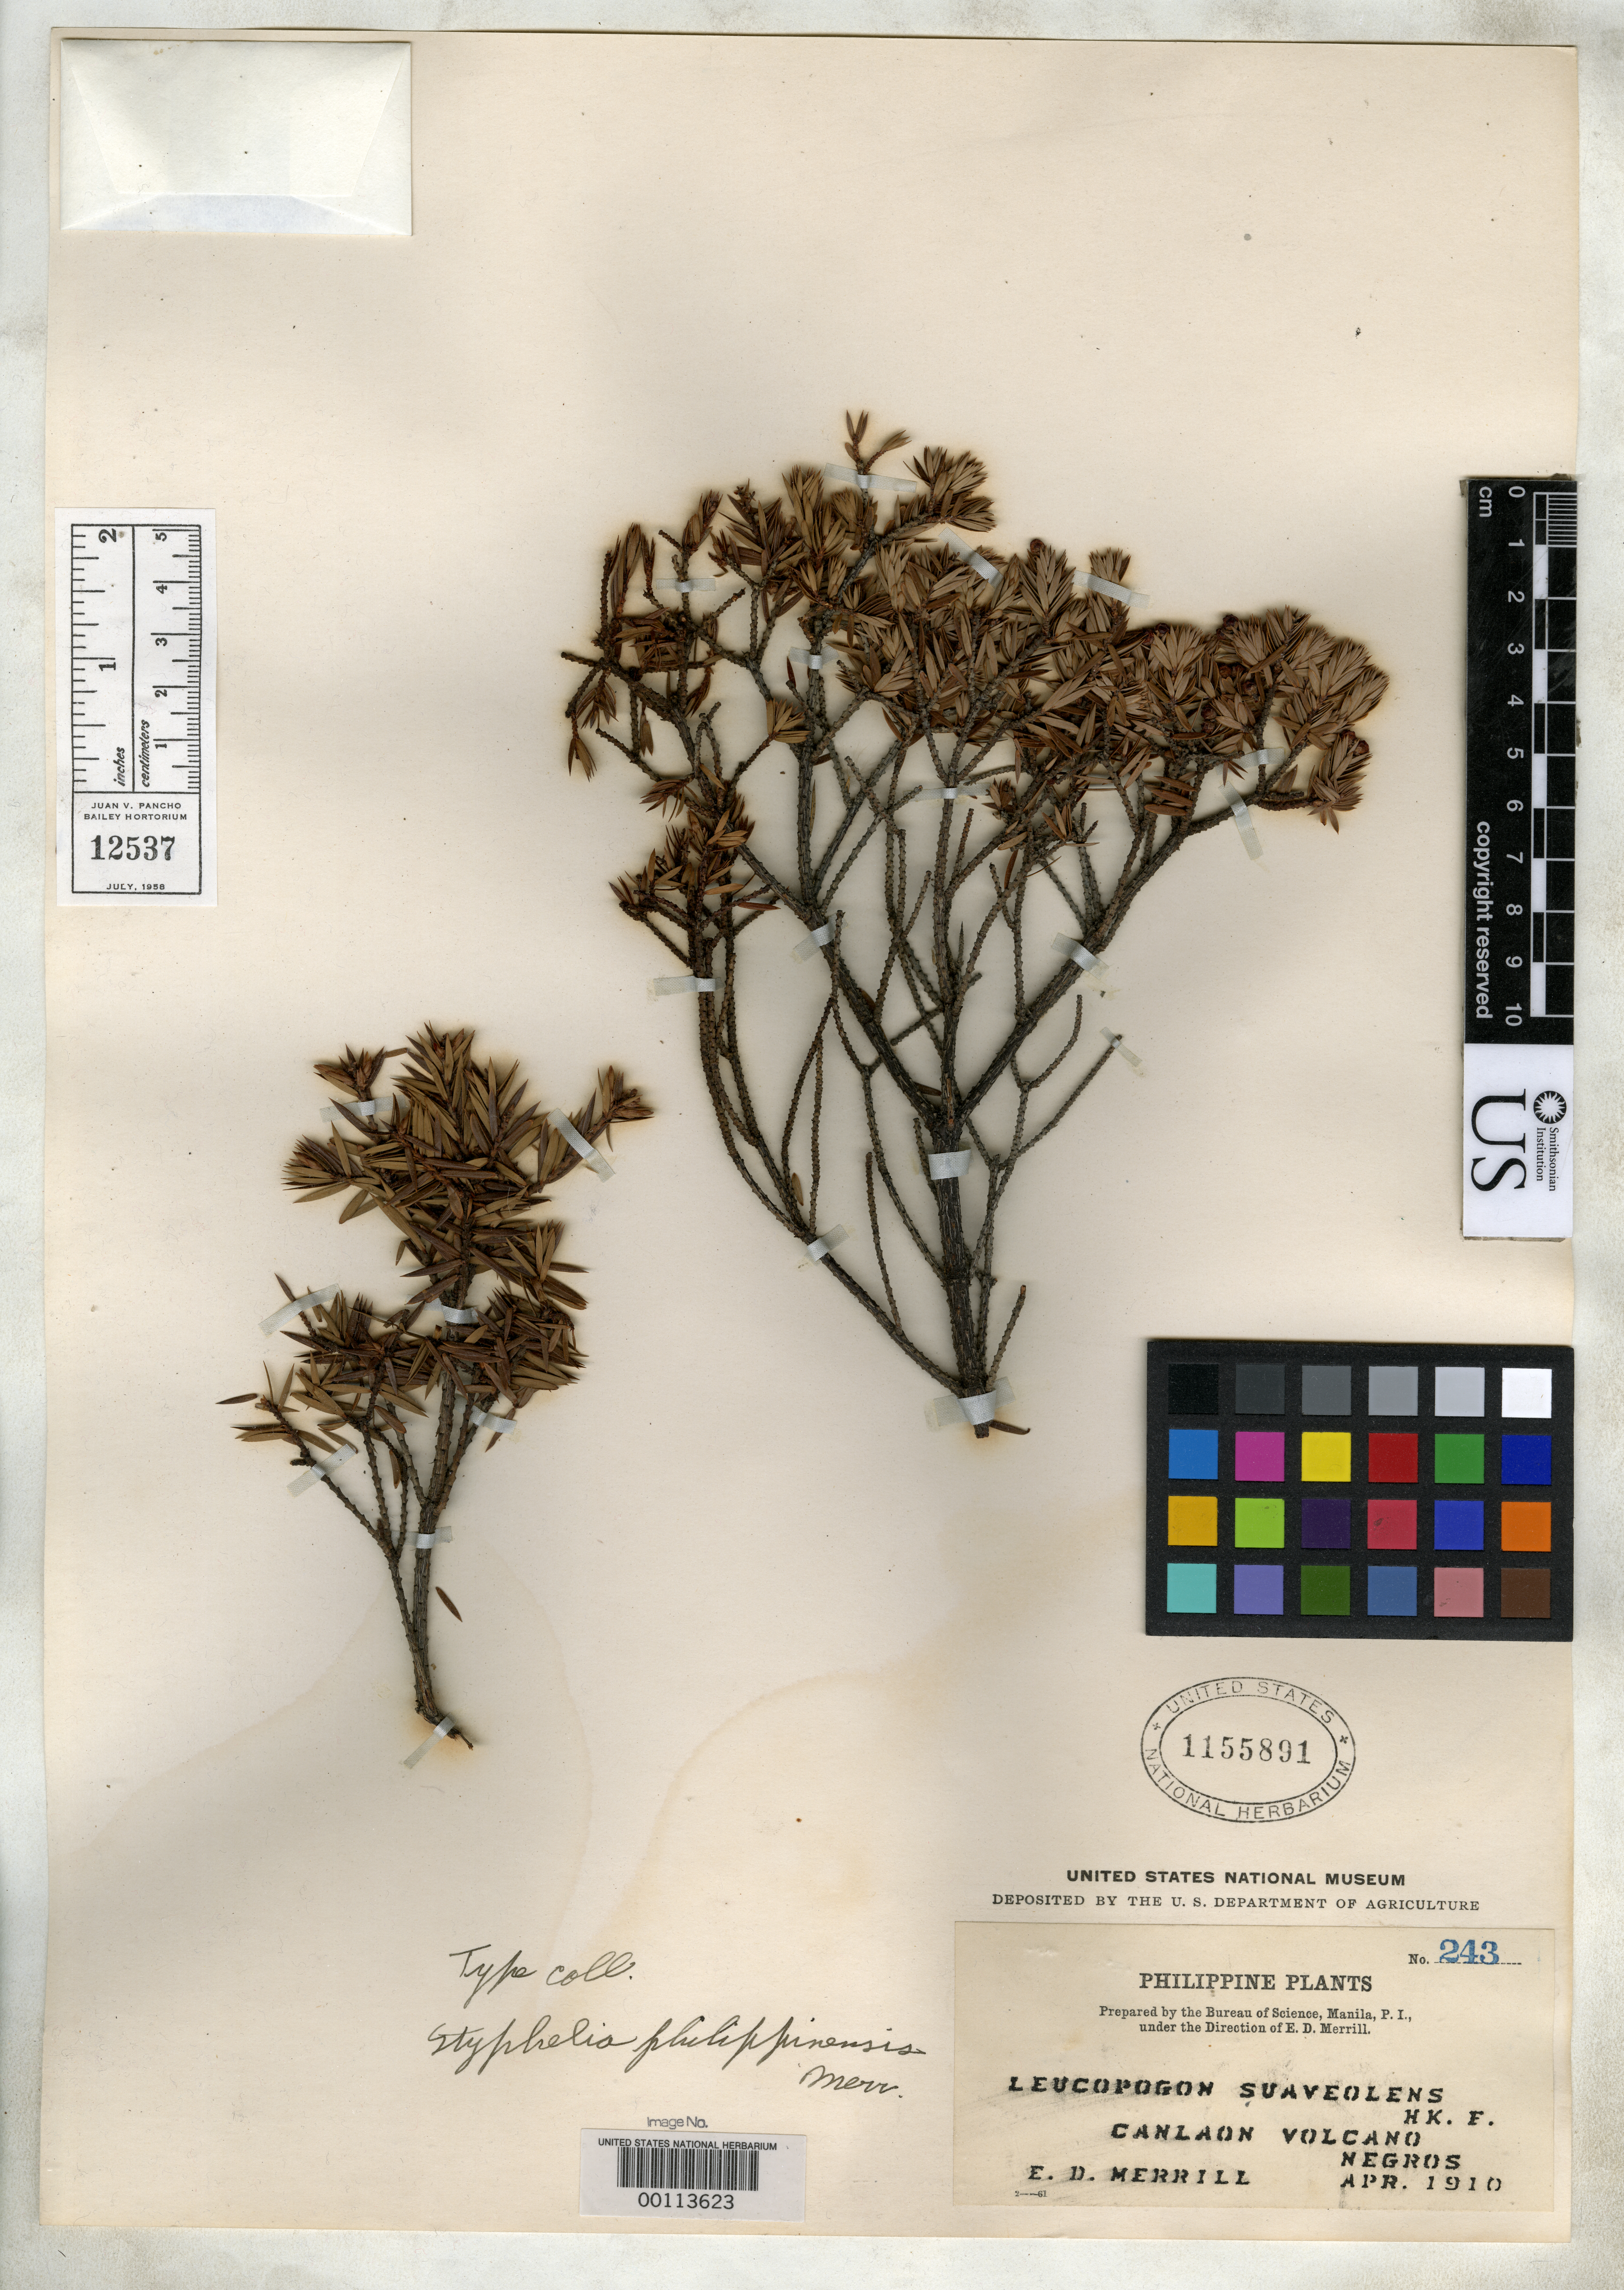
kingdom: Plantae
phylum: Tracheophyta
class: Magnoliopsida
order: Ericales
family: Ericaceae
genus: Styphelia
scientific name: Styphelia philippinensis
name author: Merr.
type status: Isotype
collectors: E. D. Merrill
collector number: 243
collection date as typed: Apr 1910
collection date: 1910-04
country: Philippines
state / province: Western Visayas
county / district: Negros Occidental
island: Negros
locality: Canlaon Volcano.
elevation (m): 0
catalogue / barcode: US 1155891